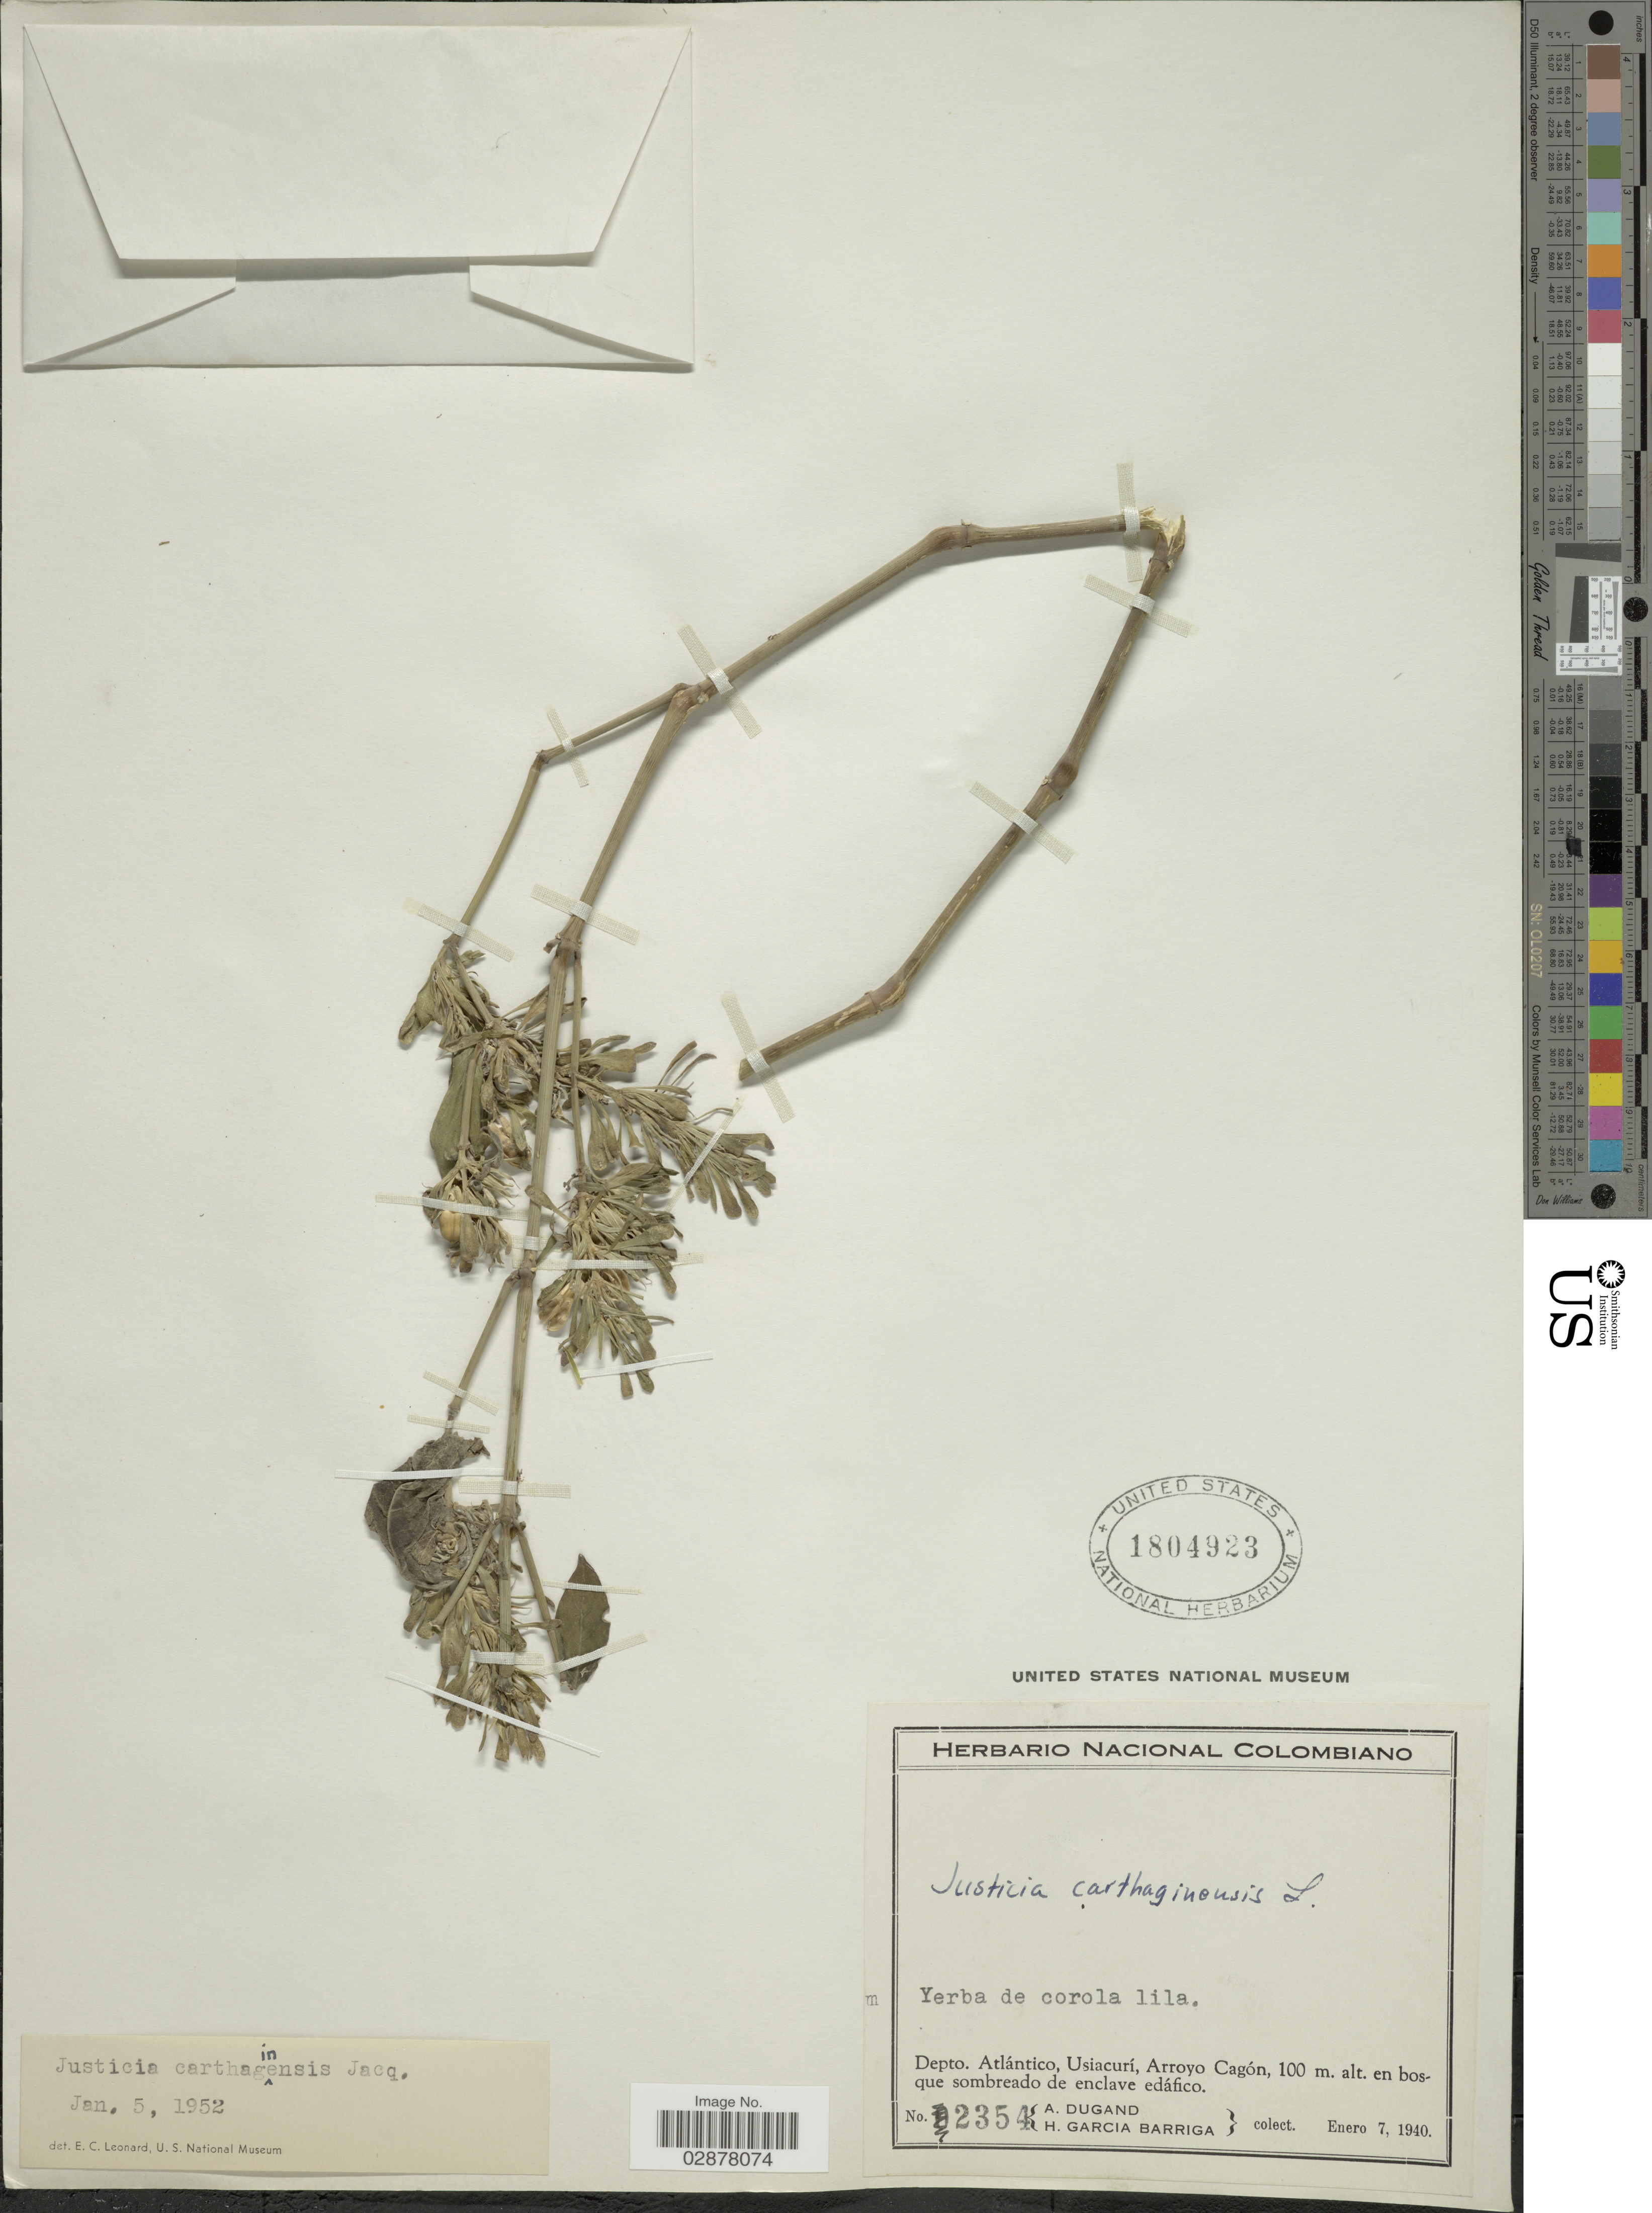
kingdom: Plantae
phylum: Tracheophyta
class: Magnoliopsida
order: Lamiales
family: Acanthaceae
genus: Justicia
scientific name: Justicia carthaginensis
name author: Jacq.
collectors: A. Dugand & H. García Barriga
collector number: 2354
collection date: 1940-01-07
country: Colombia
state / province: Atlántico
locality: Depto. Atlántico, Usiacurí, Arroyo Cagón.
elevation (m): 100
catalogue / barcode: US 1804923